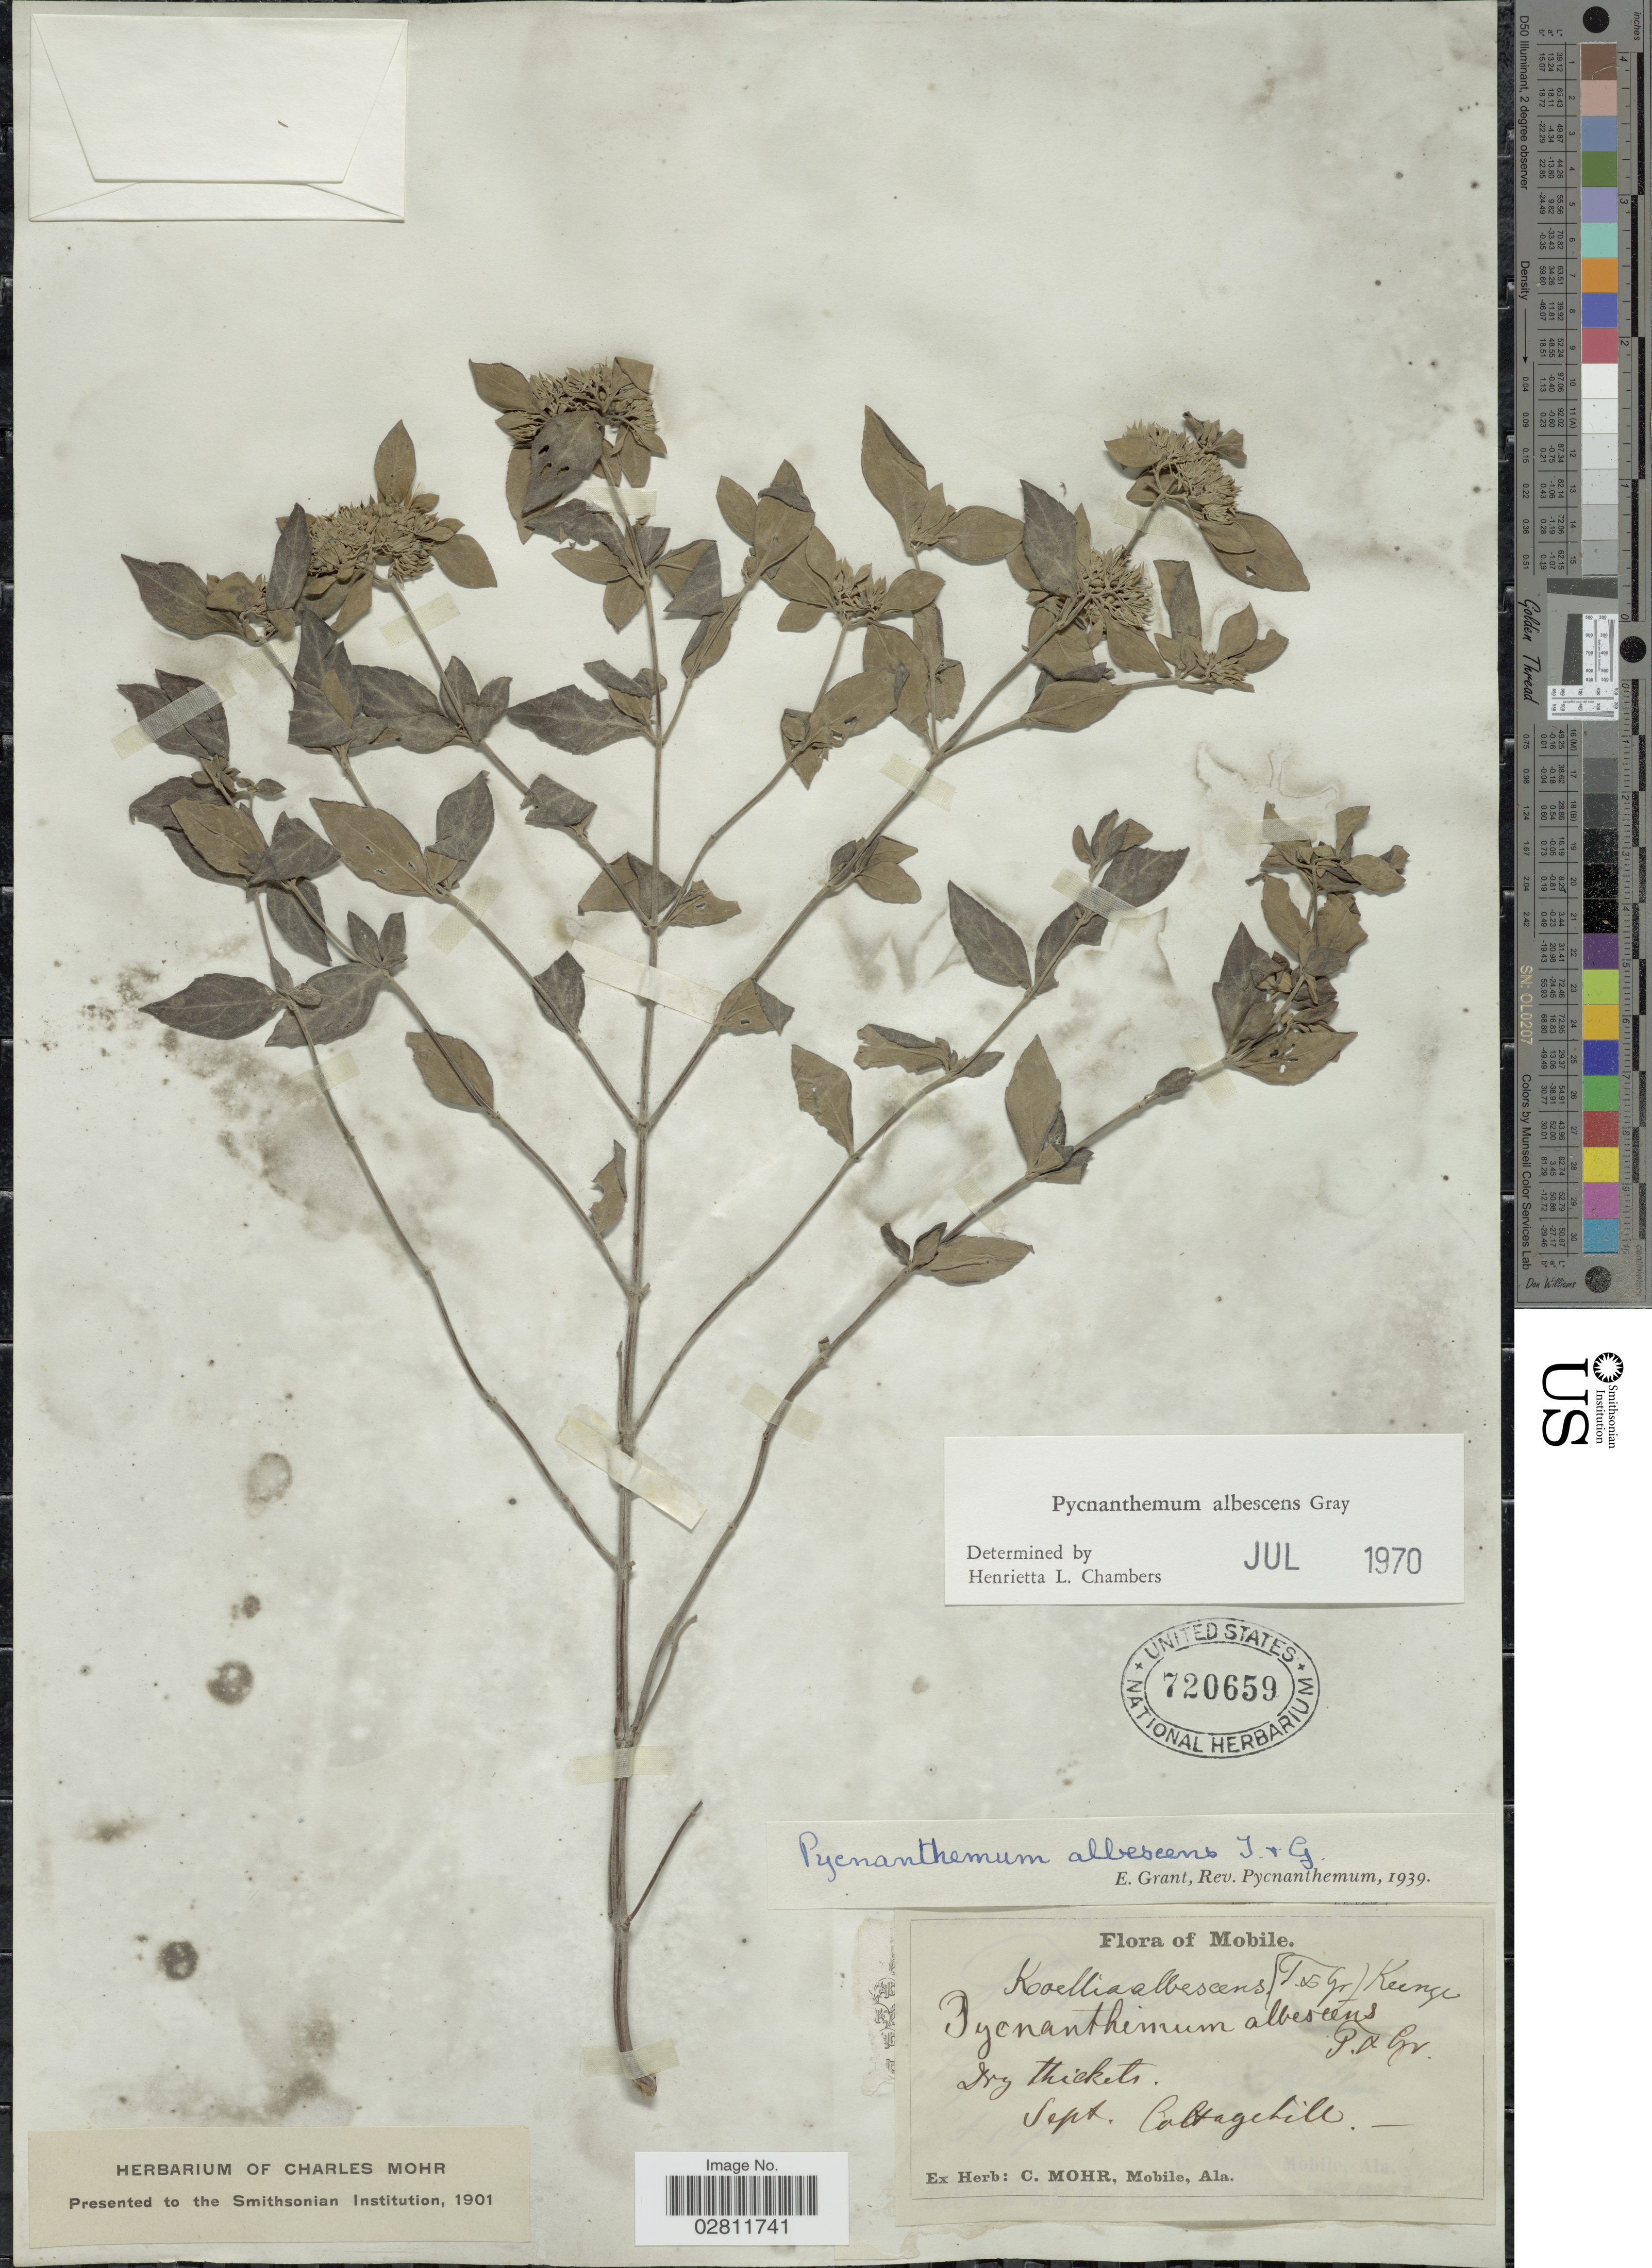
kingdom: Plantae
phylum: Tracheophyta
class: Magnoliopsida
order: Lamiales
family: Lamiaceae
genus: Pycnanthemum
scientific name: Pycnanthemum albescens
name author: Torr. & A. Gray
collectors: C. T. Mohr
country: United States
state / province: Alabama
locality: Mobile. Cottage hill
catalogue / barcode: US 720659